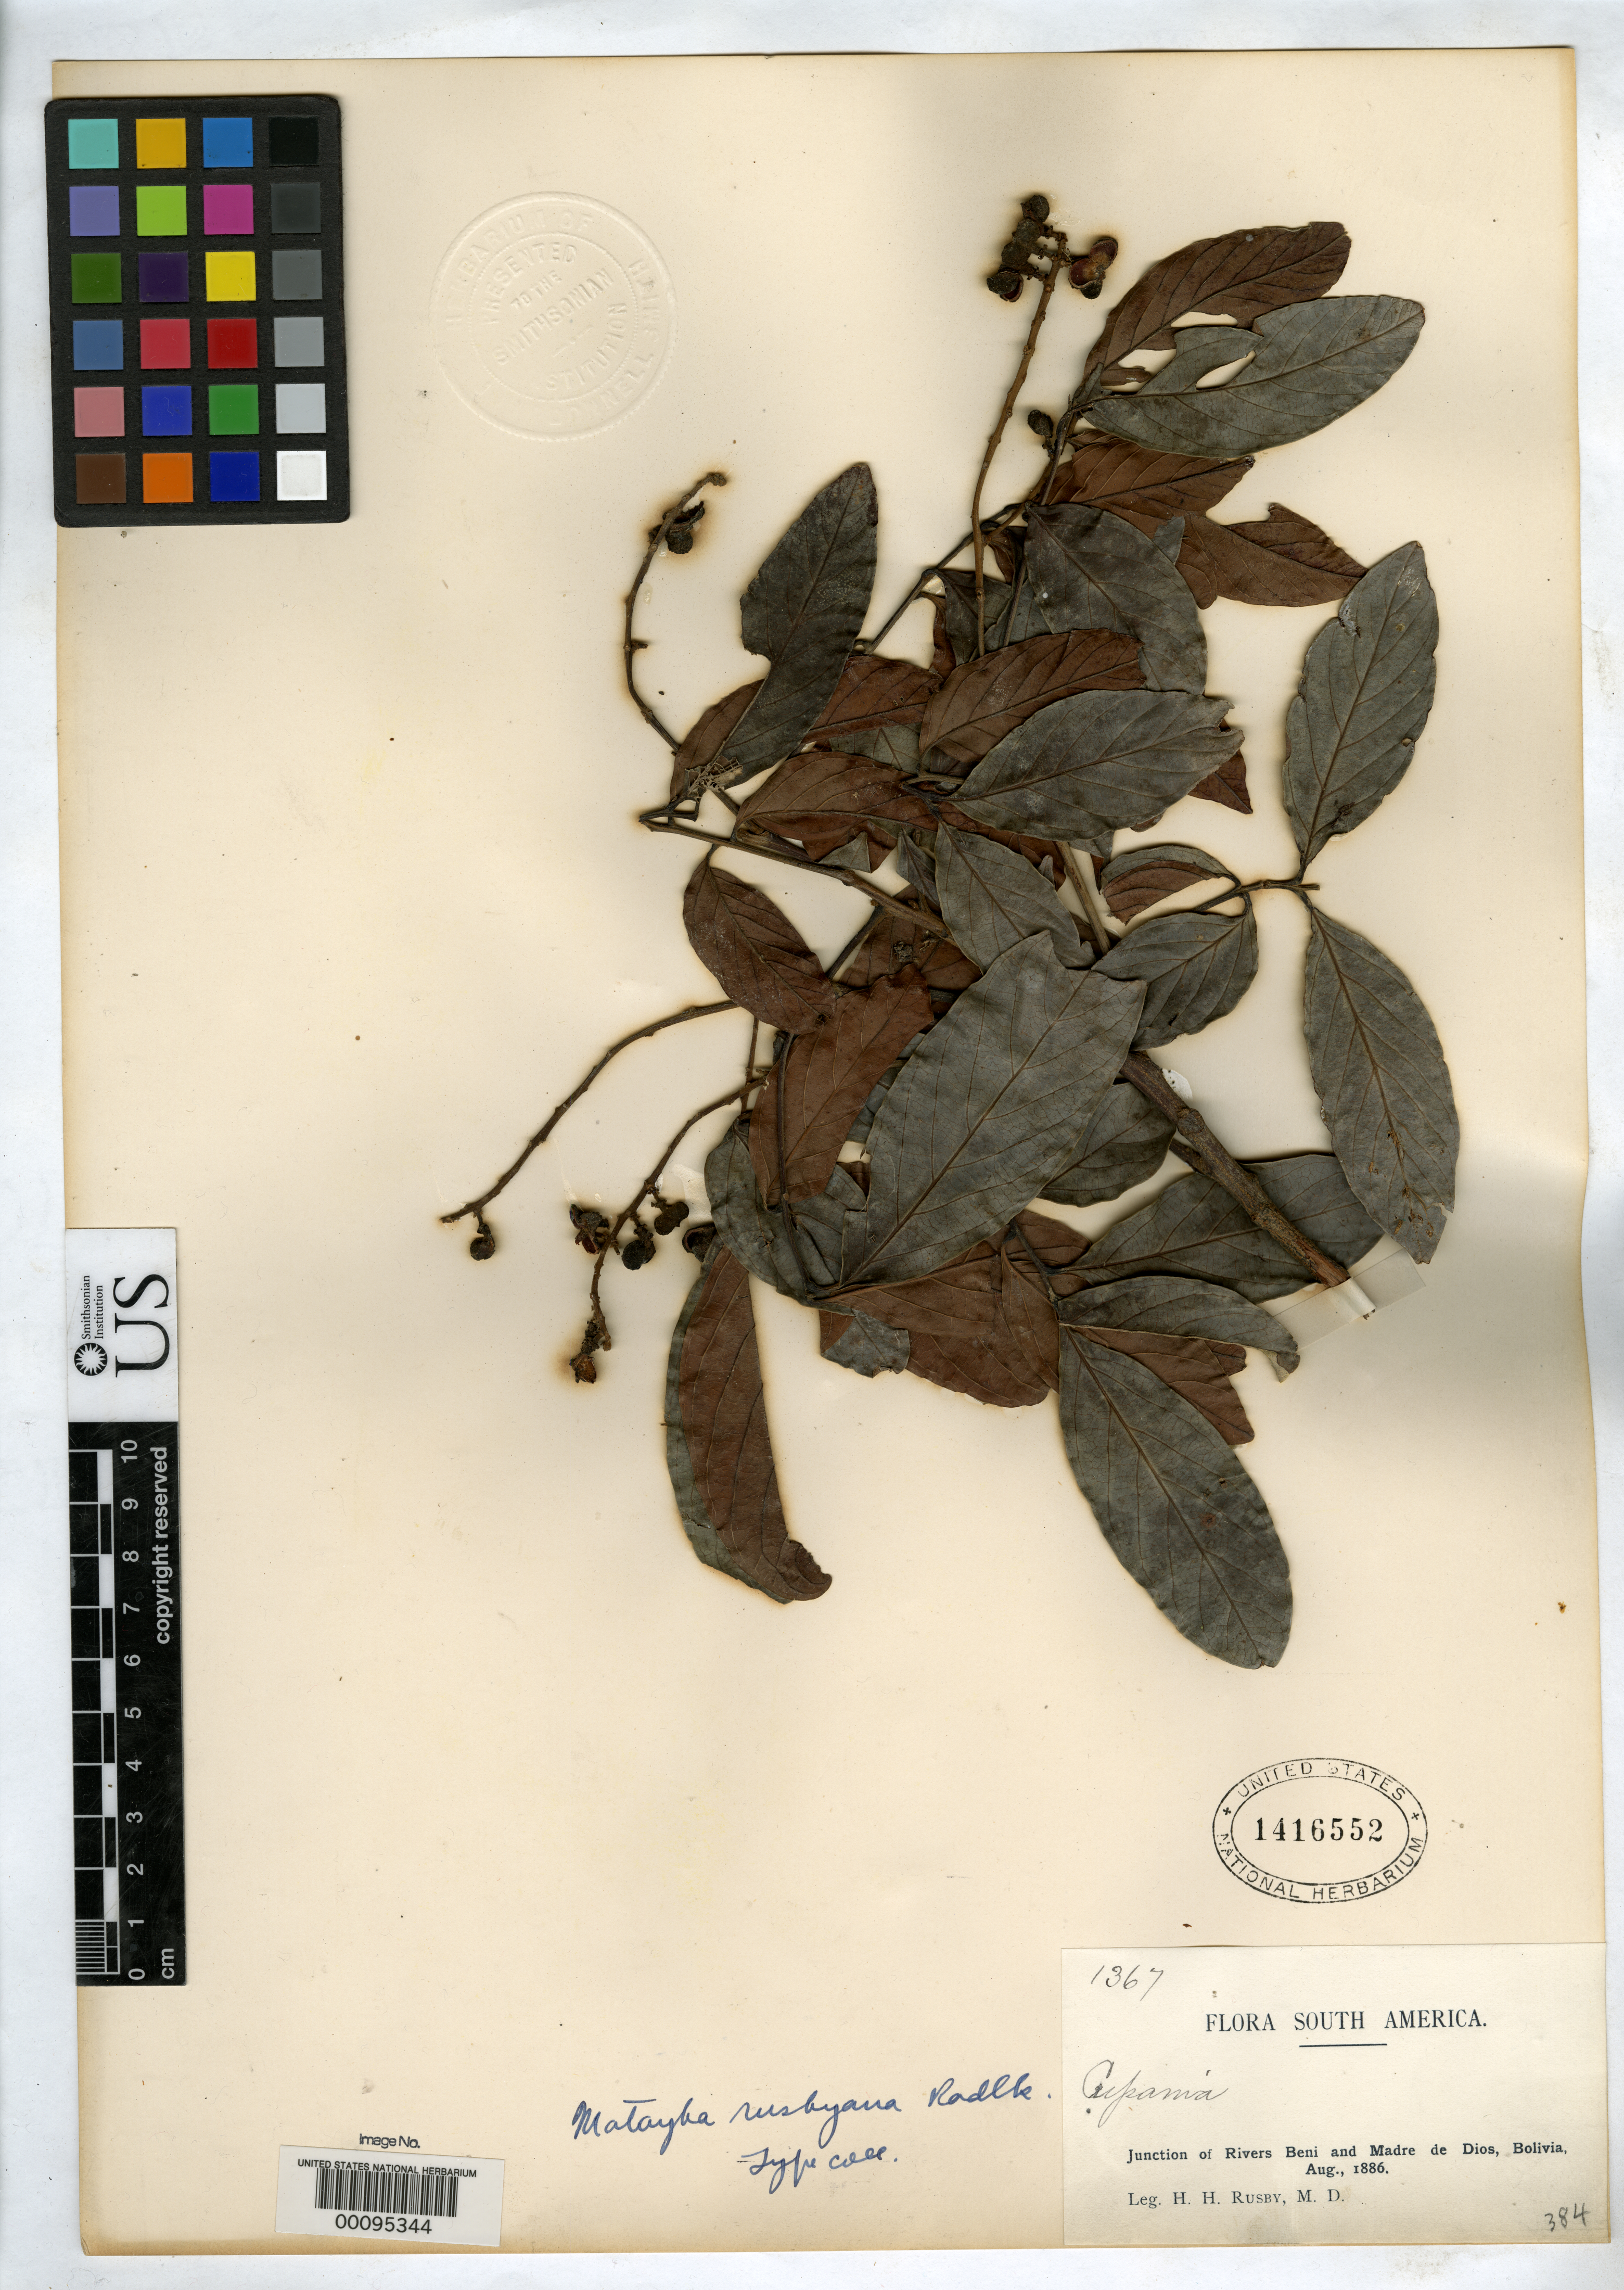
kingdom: Plantae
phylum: Tracheophyta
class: Magnoliopsida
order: Sapindales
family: Sapindaceae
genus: Matayba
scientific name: Matayba rusbyana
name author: Radlk. in Engl.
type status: Type Collection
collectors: H. H. Rusby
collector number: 1367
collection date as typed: Aug 1886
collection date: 1886-08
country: Bolivia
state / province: Beni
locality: Junction of Rivers Beni and Madre de Dios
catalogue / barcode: US 1416552